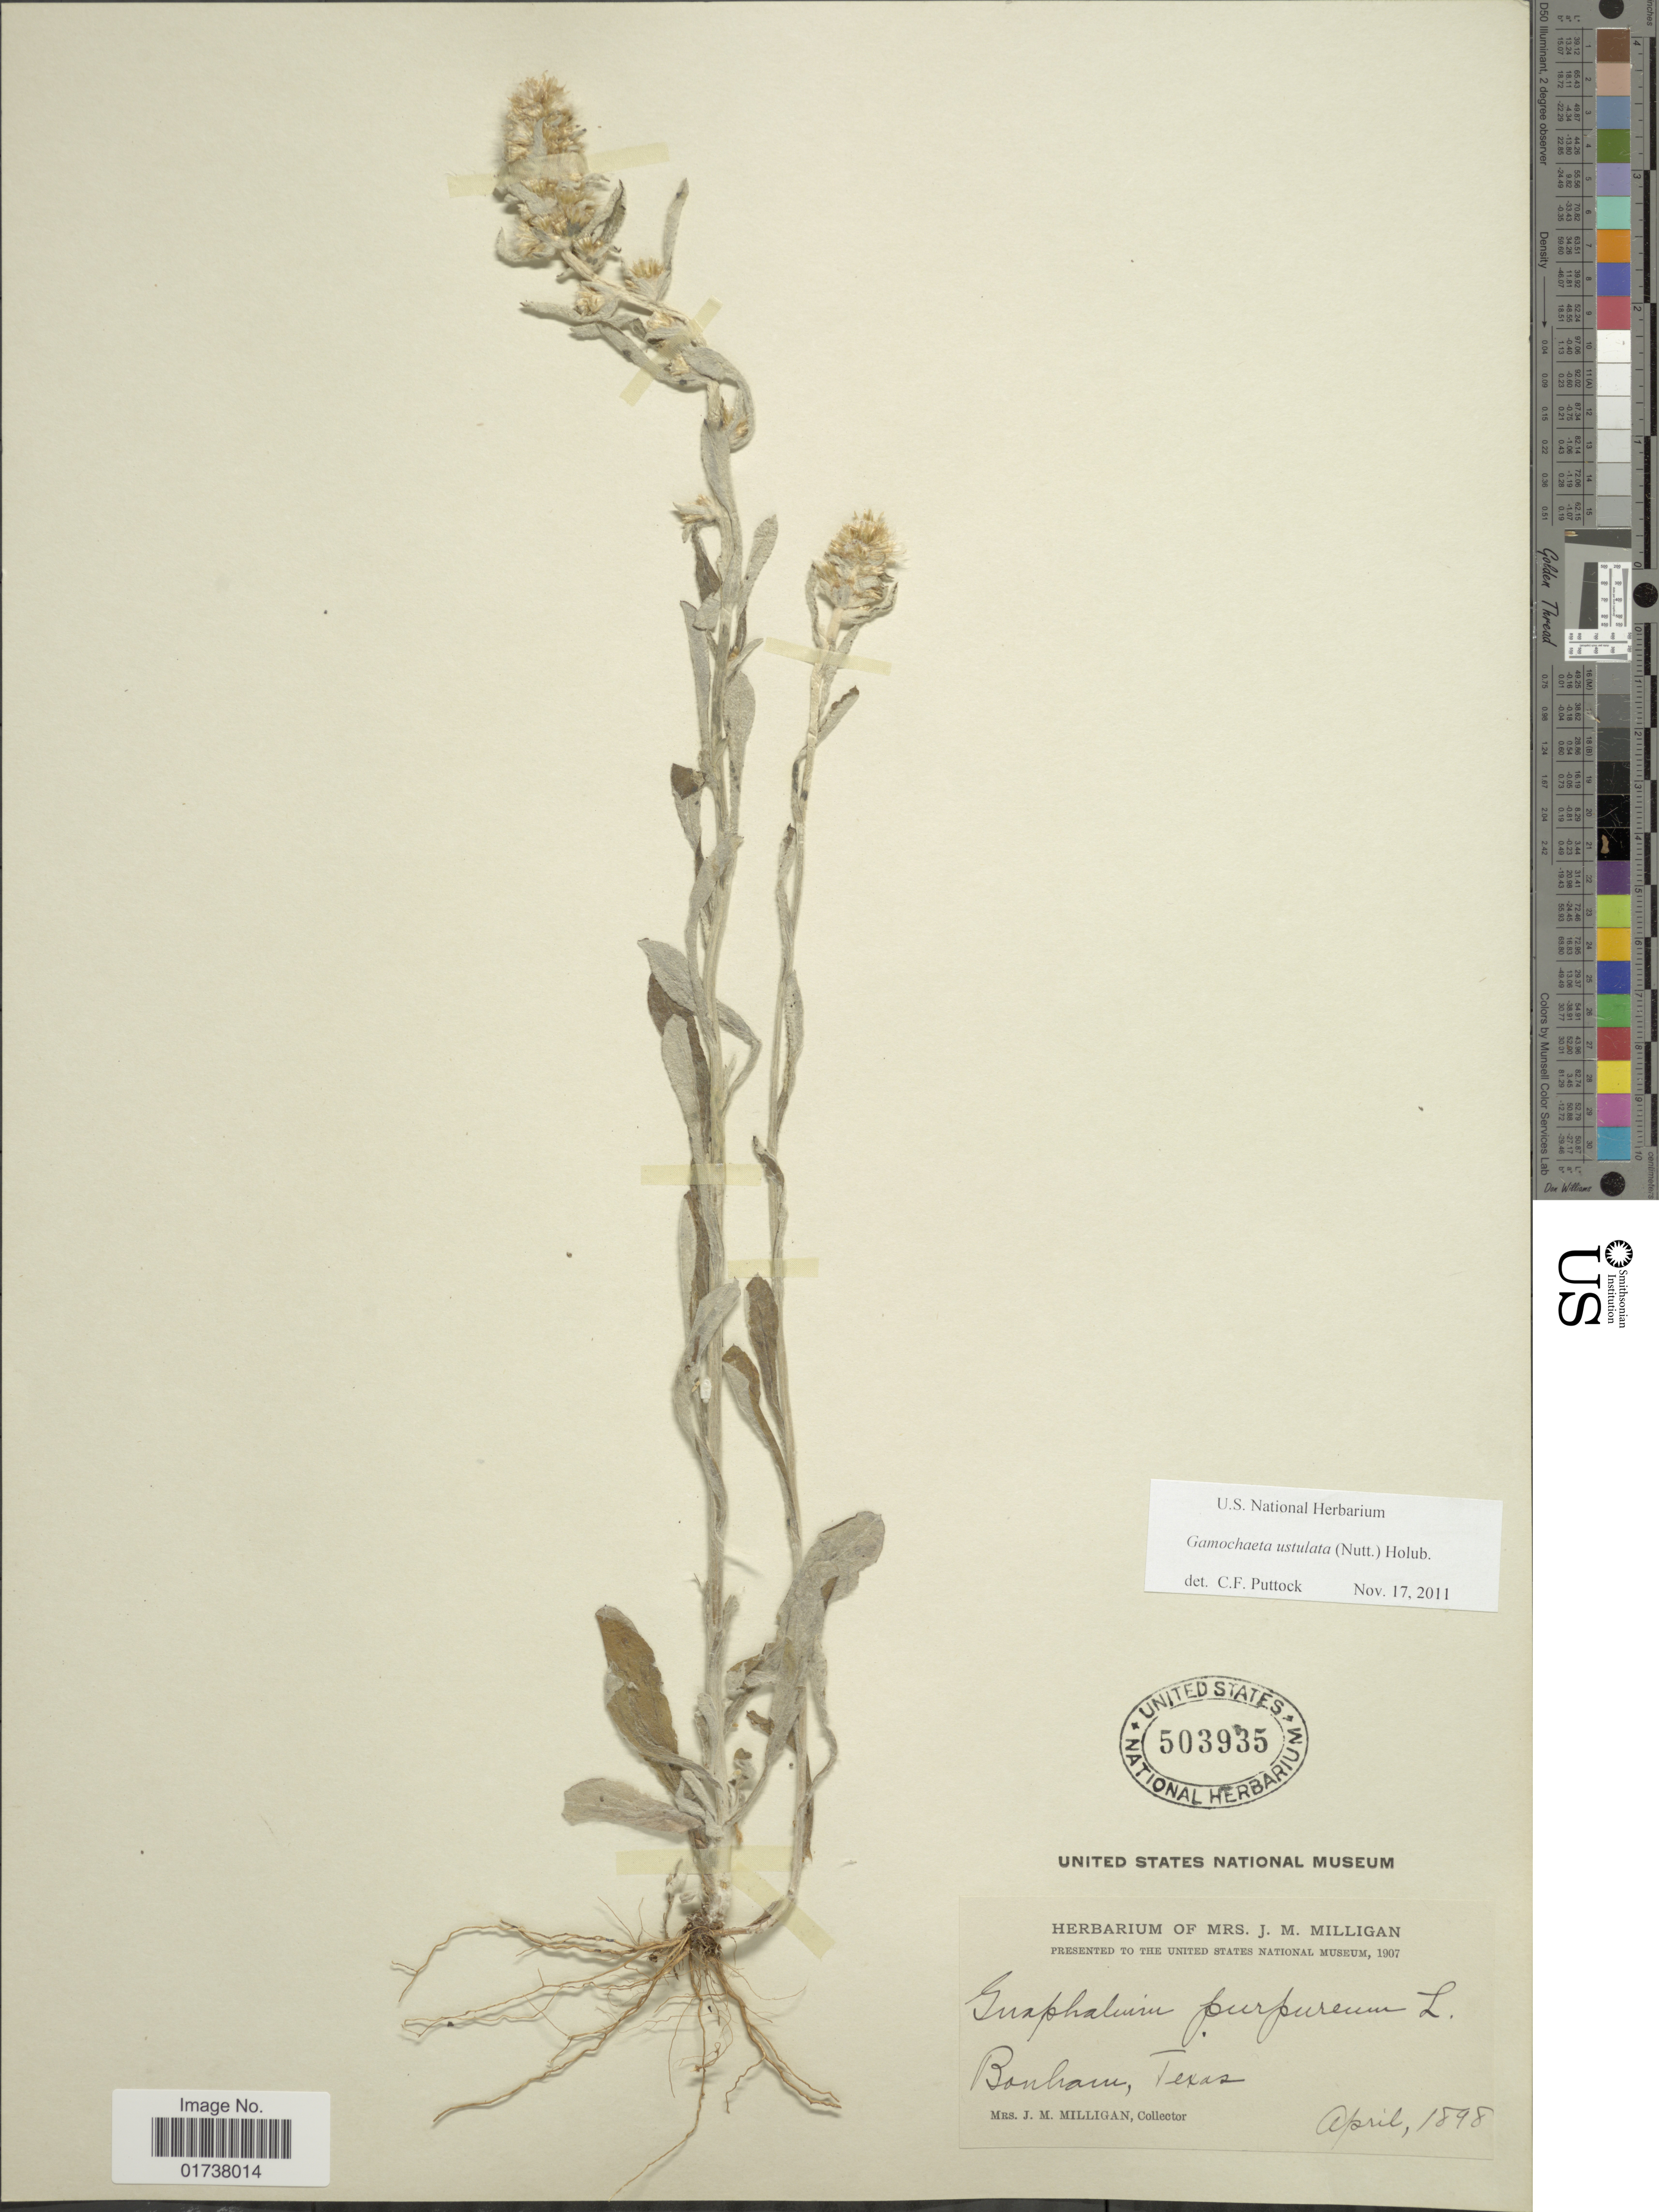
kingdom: Plantae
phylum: Tracheophyta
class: Magnoliopsida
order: Asterales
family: Asteraceae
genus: Gamochaeta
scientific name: Gamochaeta purpurea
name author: (L.) Cabrera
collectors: J. M. Milligan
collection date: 1898-04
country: United States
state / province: Texas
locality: Bonham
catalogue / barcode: US 503935